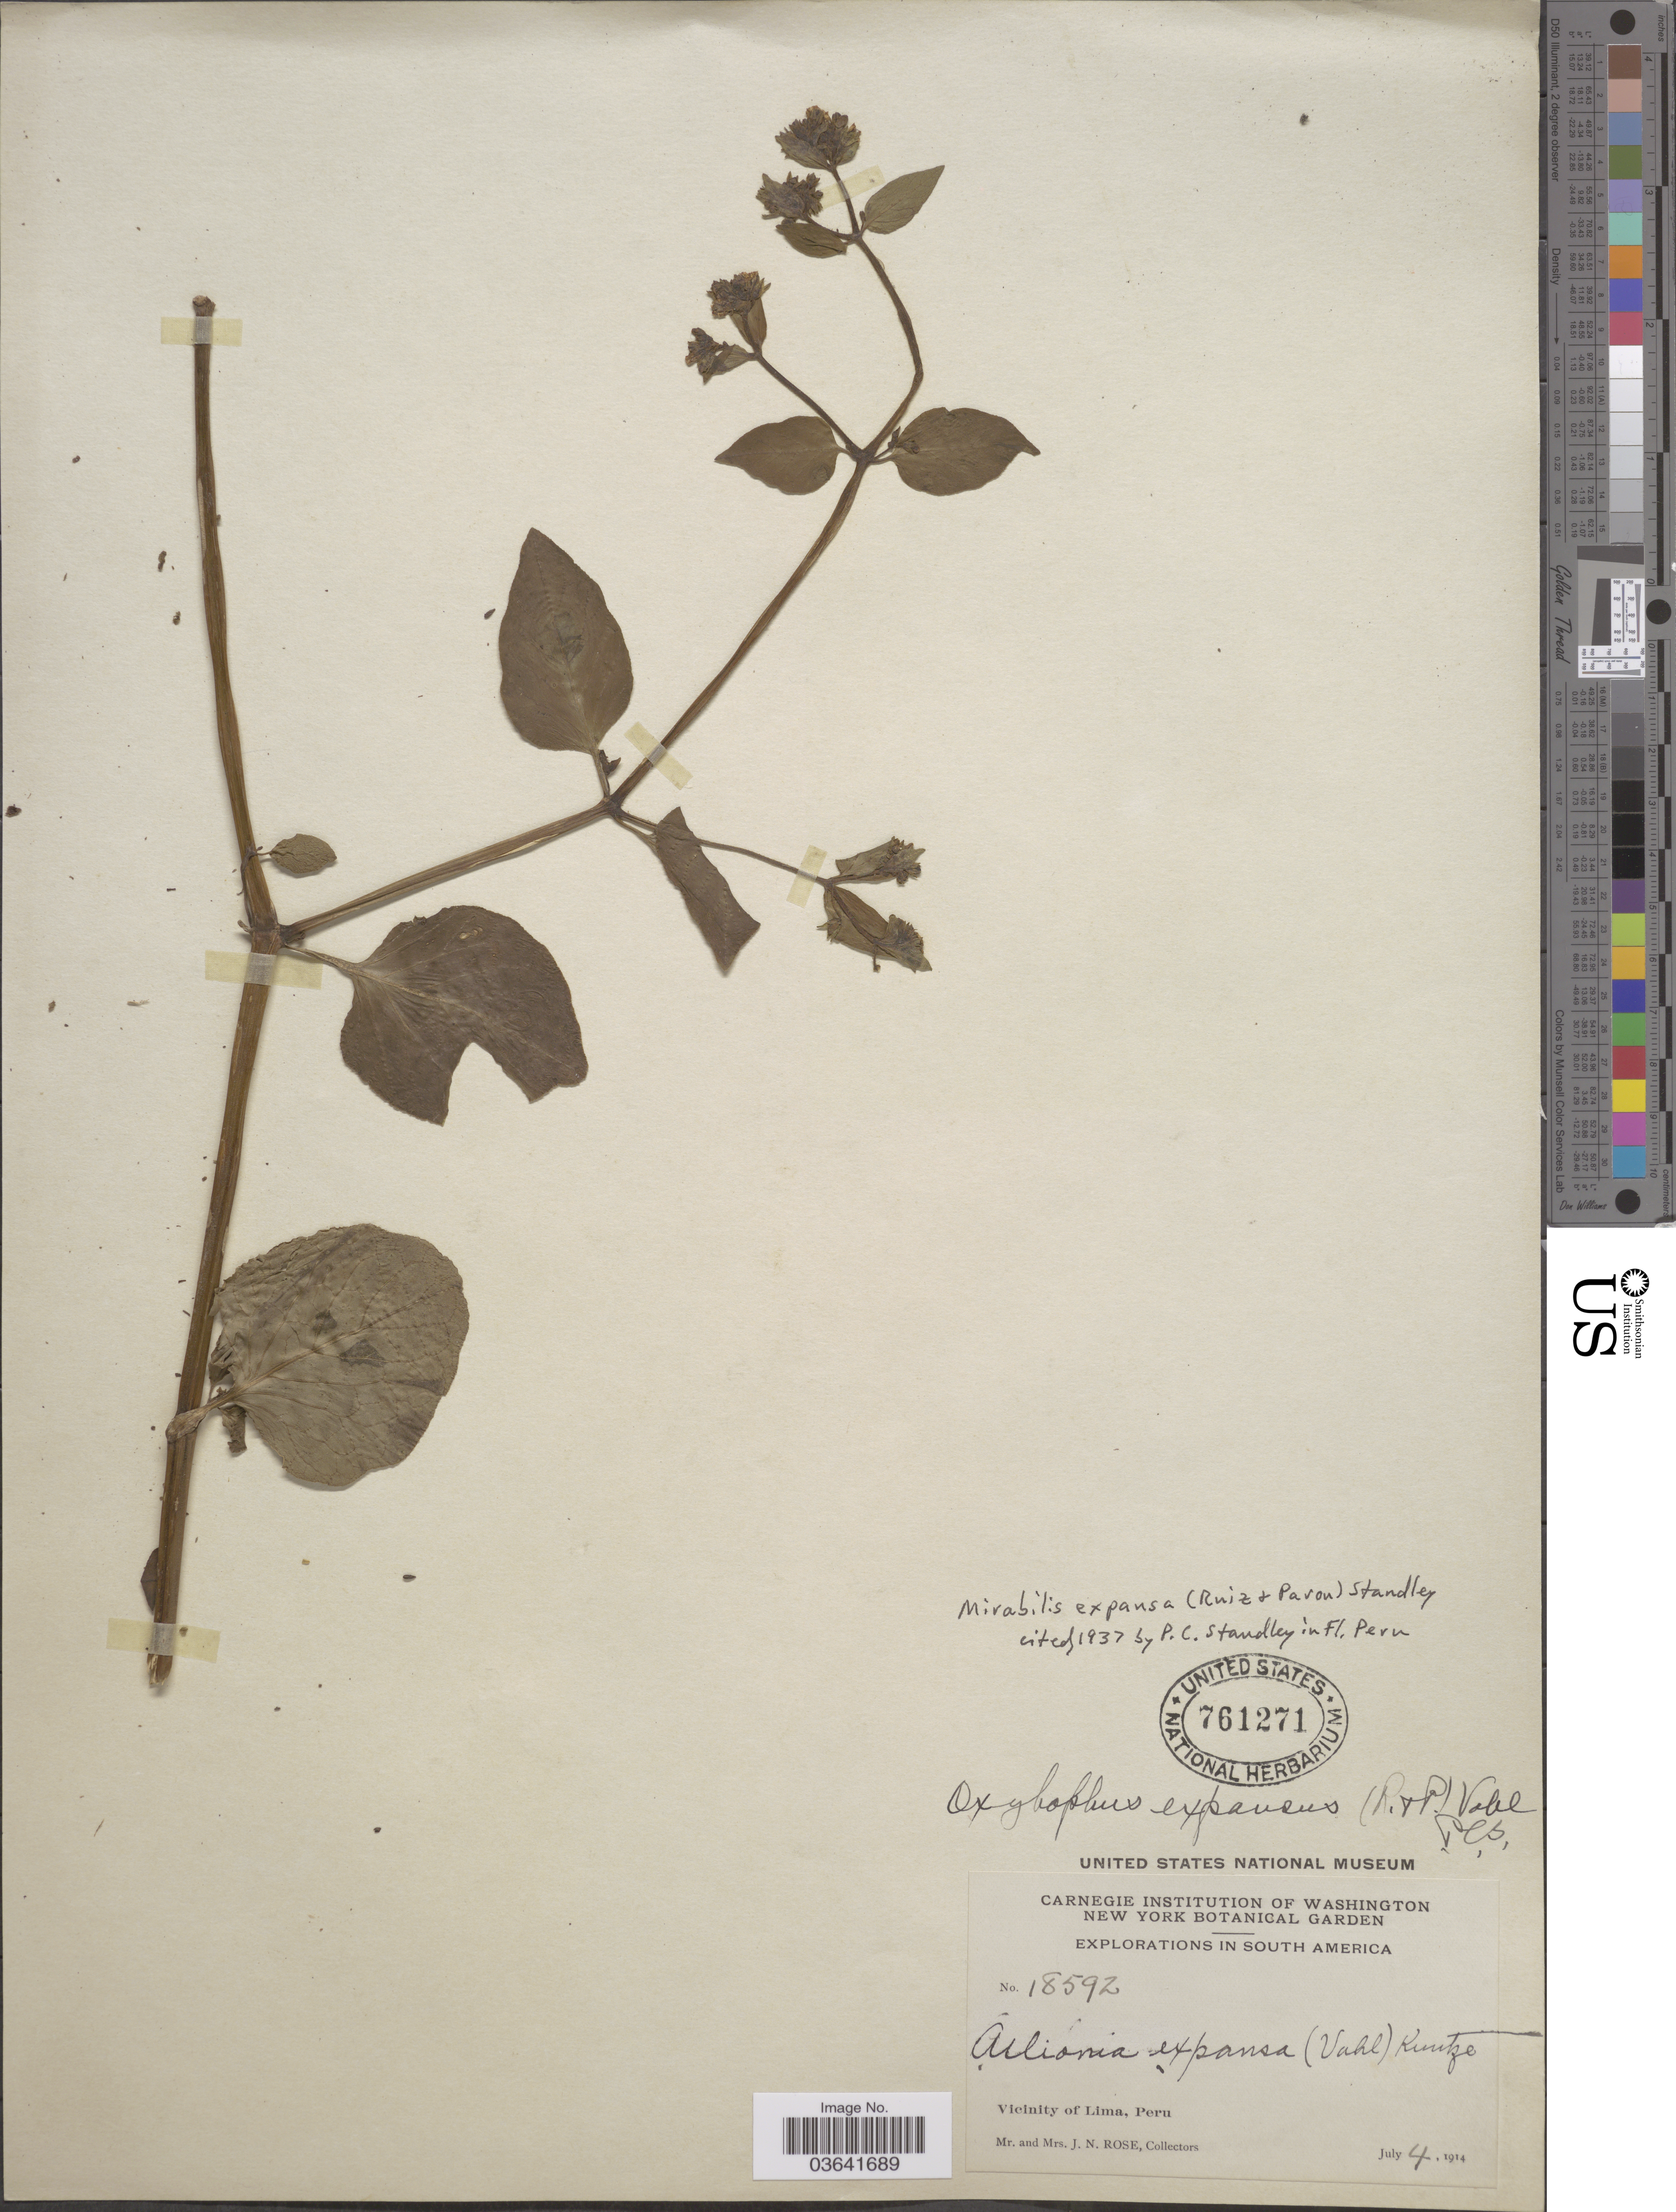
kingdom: Plantae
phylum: Tracheophyta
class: Magnoliopsida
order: Caryophyllales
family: Nyctaginaceae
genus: Mirabilis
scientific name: Mirabilis expansa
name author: (Ruiz & Pav.) Standl.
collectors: J. N. Rose & L. B. Rose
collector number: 18592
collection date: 1914-07-04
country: Peru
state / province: Lima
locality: Vicinity of Lima.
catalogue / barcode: US 761271